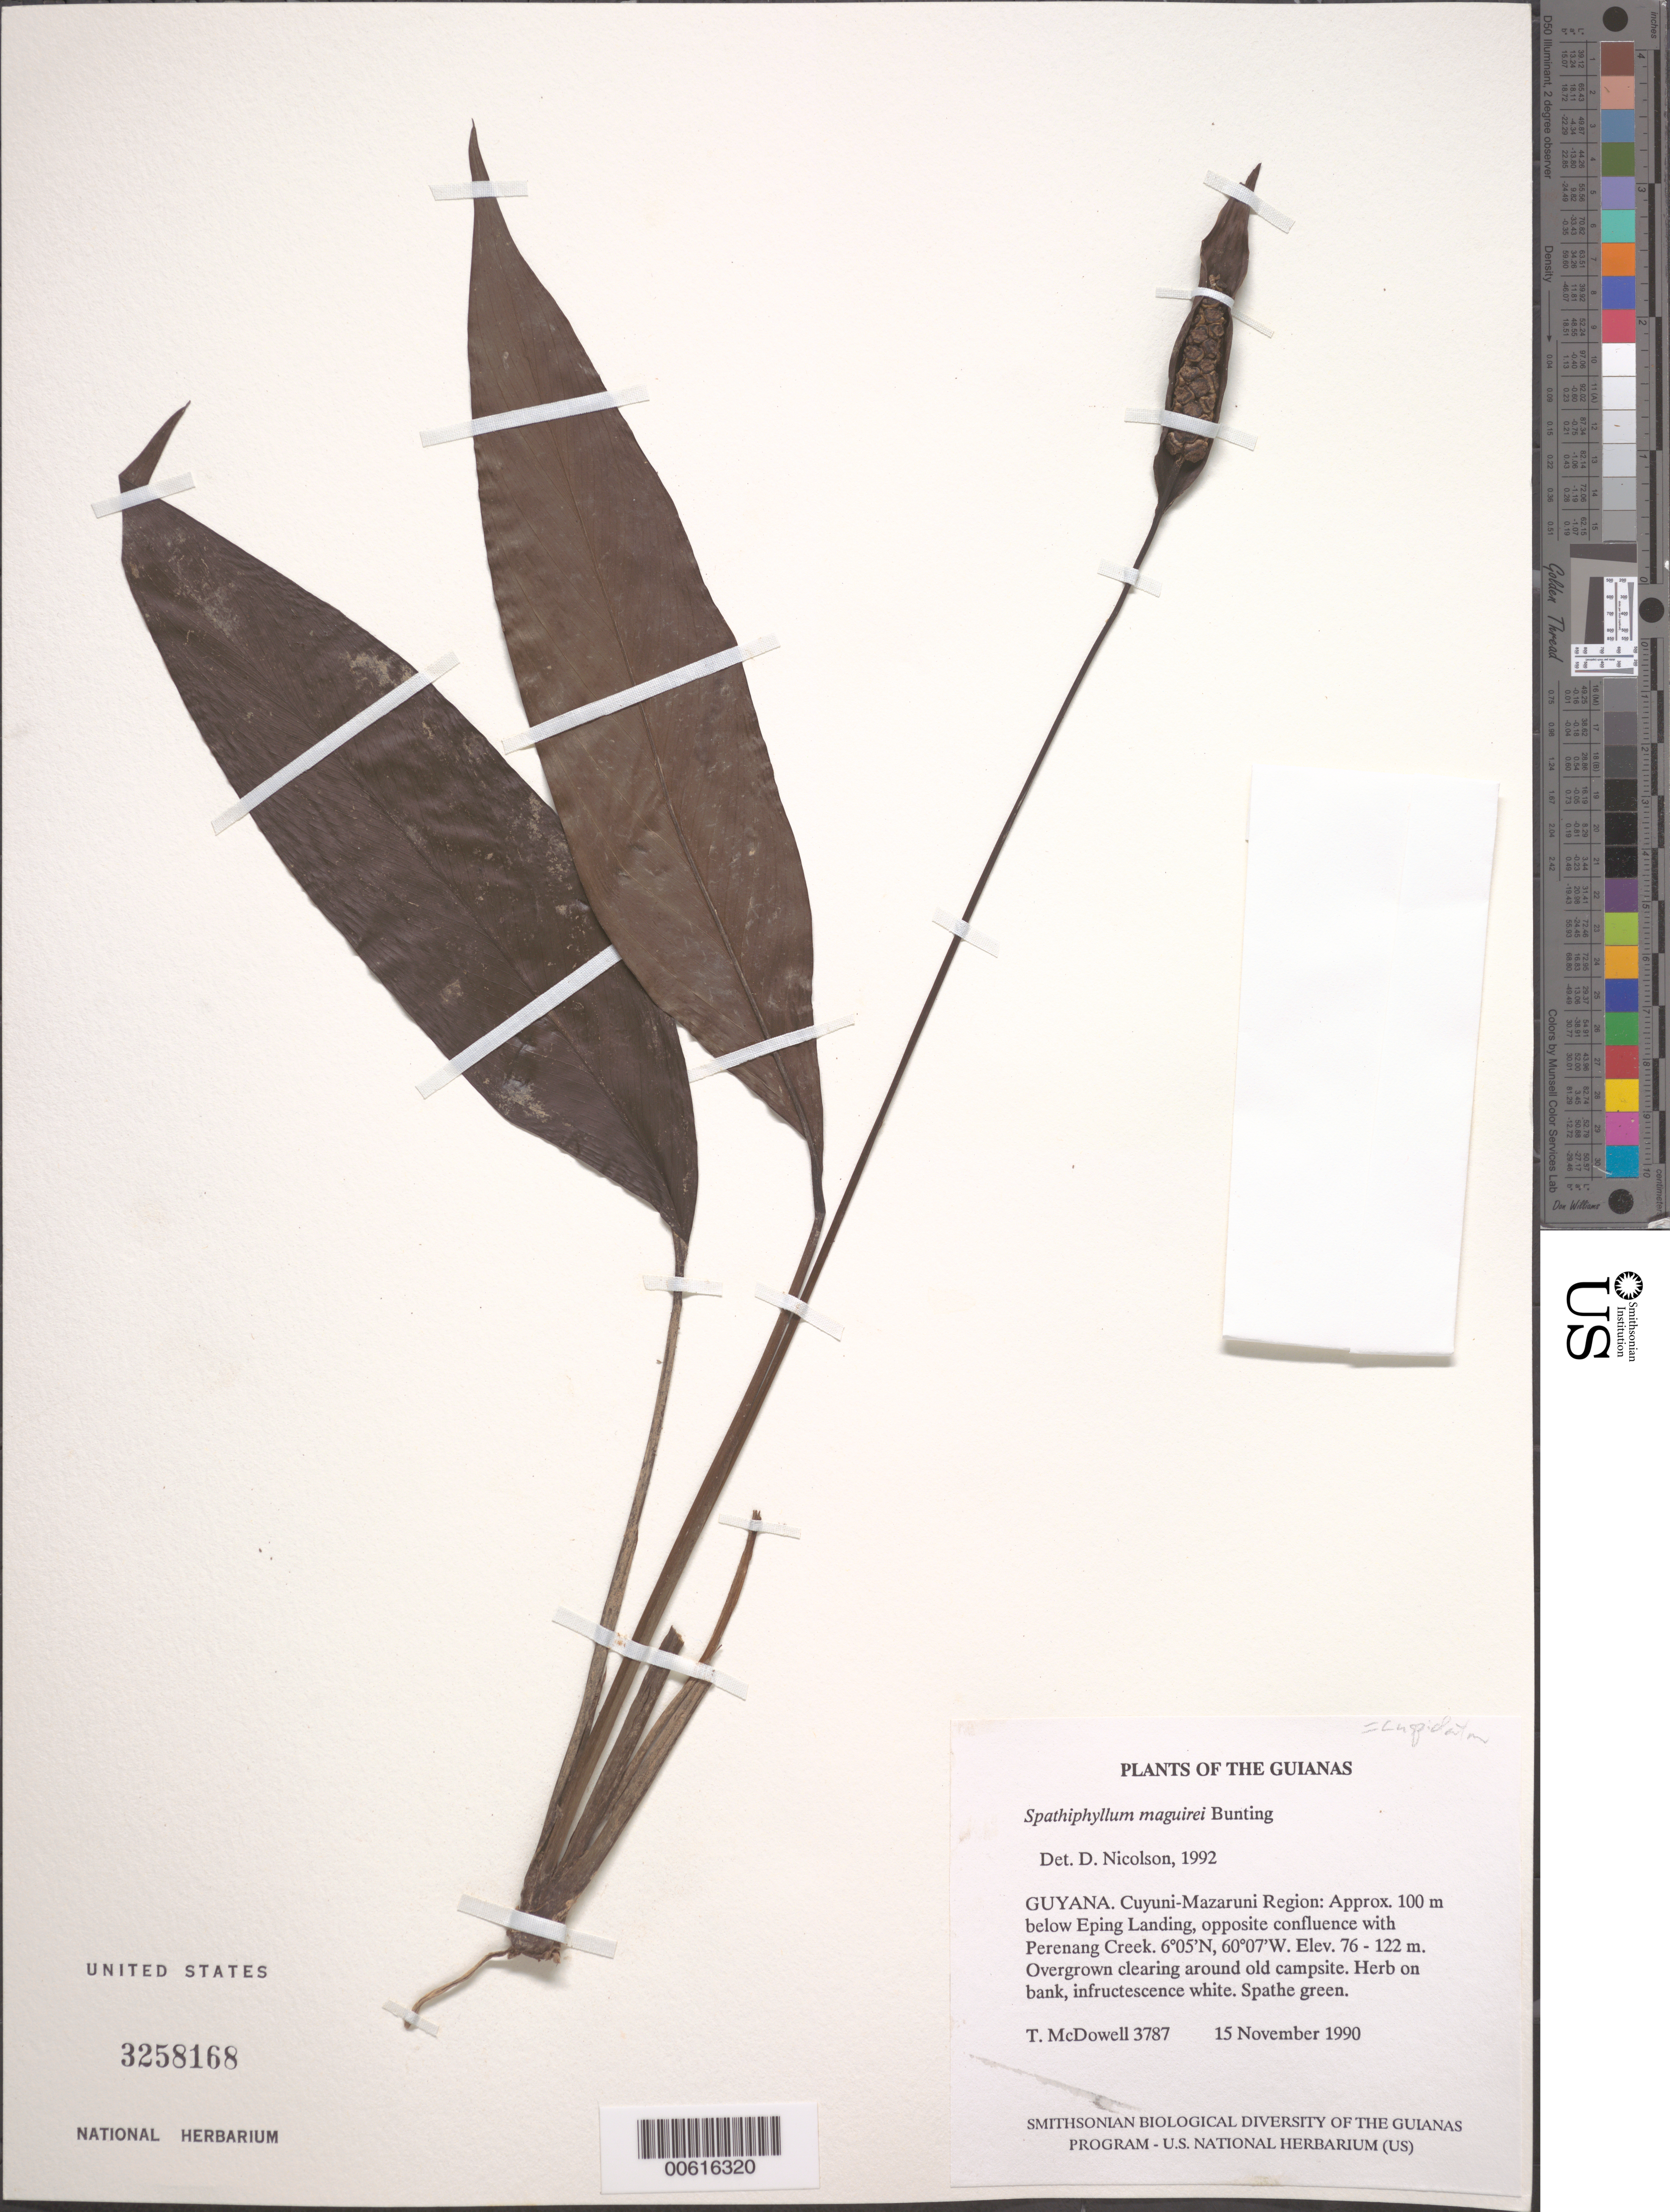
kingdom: Plantae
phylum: Tracheophyta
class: Liliopsida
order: Alismatales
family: Araceae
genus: Spathiphyllum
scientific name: Spathiphyllum maguirei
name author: G.S. Bunting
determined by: Nicolson, Dan H.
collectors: T. McDowell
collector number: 3787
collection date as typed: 15 November 1990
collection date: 1990-11-15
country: Guyana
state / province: Cuyuni-Mazaruni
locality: Approx. 100 m below Eping Landing, opposite confluence with Perenang Creek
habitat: Overgrown clearing around old campsite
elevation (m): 76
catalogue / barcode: US 3258168